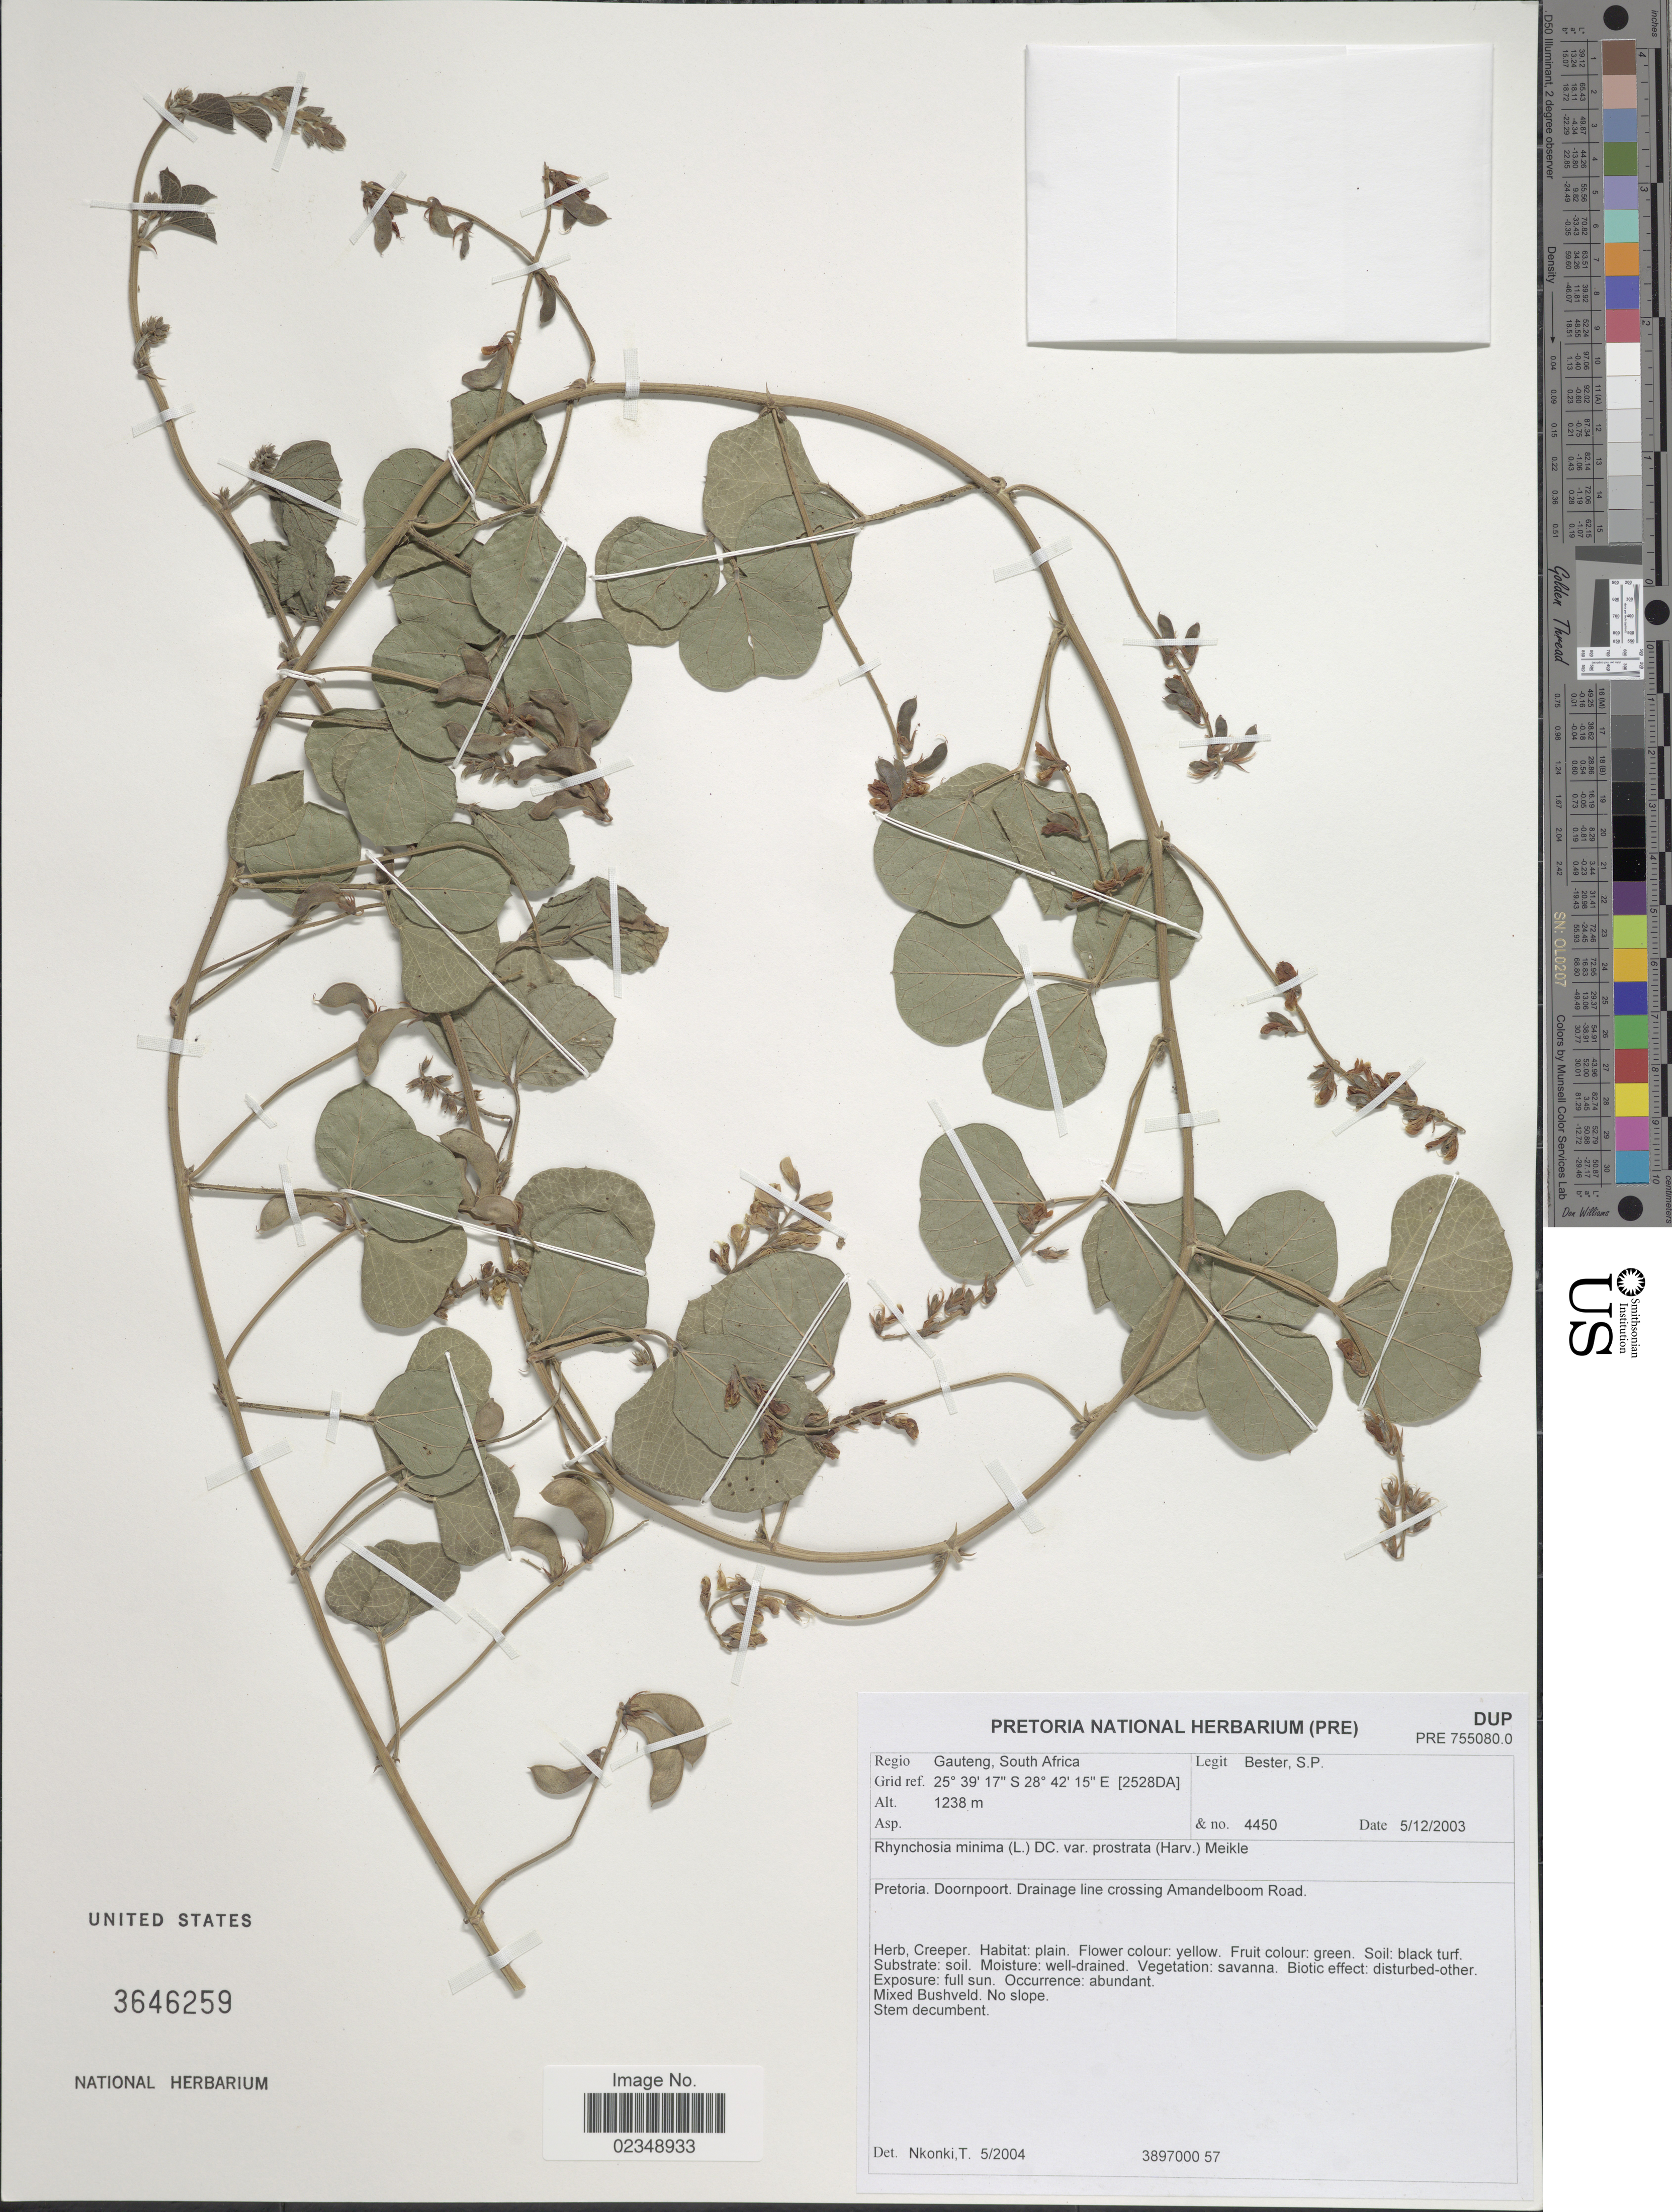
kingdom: Plantae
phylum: Tracheophyta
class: Magnoliopsida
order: Fabales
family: Fabaceae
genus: Rhynchosia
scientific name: Rhynchosia minima var. prostrata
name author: (L.) DC.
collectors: S. Bester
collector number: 4450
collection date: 2003-12-05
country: South Africa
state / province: Gauteng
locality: Regio Gauteng, South Africa. Pretoria. Doornpoort. Drainage line crossing Amandelboom Road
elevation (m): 1238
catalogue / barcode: US 3646259